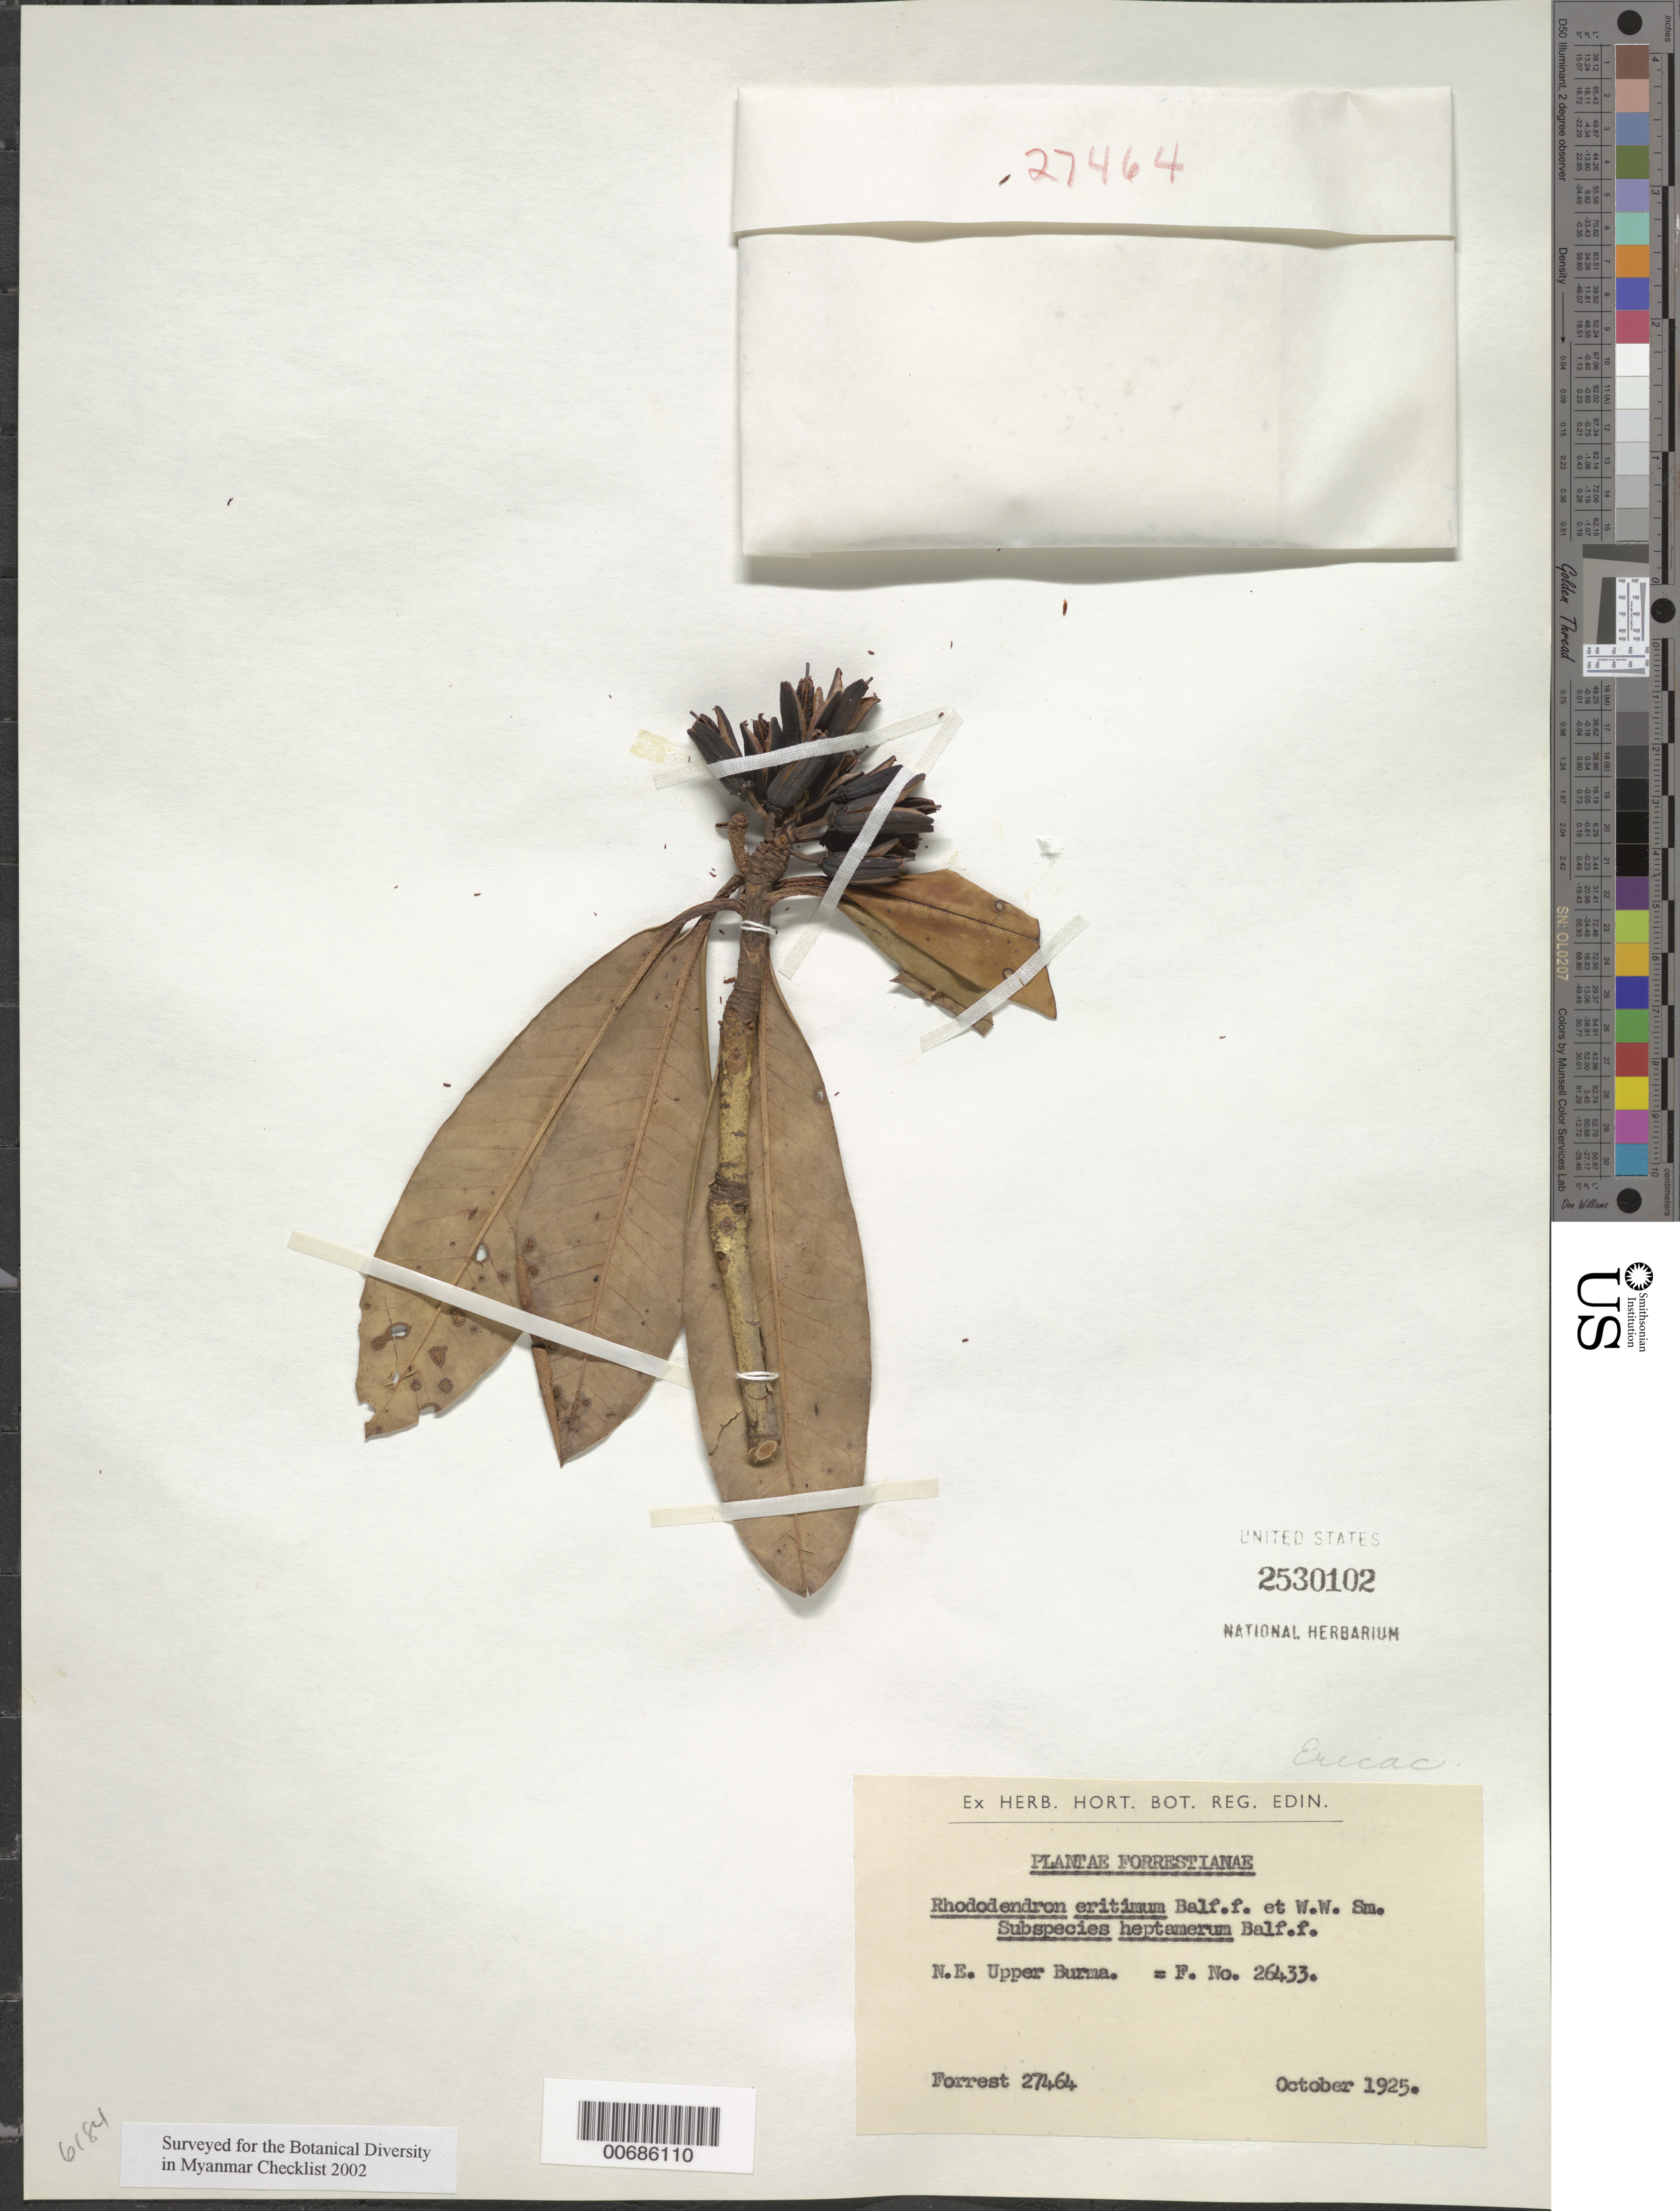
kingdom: Plantae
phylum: Tracheophyta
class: Magnoliopsida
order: Ericales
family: Ericaceae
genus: Rhododendron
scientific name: Rhododendron eritimum subsp. heptamerum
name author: Balf. f.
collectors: G. Forrest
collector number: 27464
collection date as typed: Oct 1925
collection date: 1925-10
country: Myanmar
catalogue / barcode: US 2530102